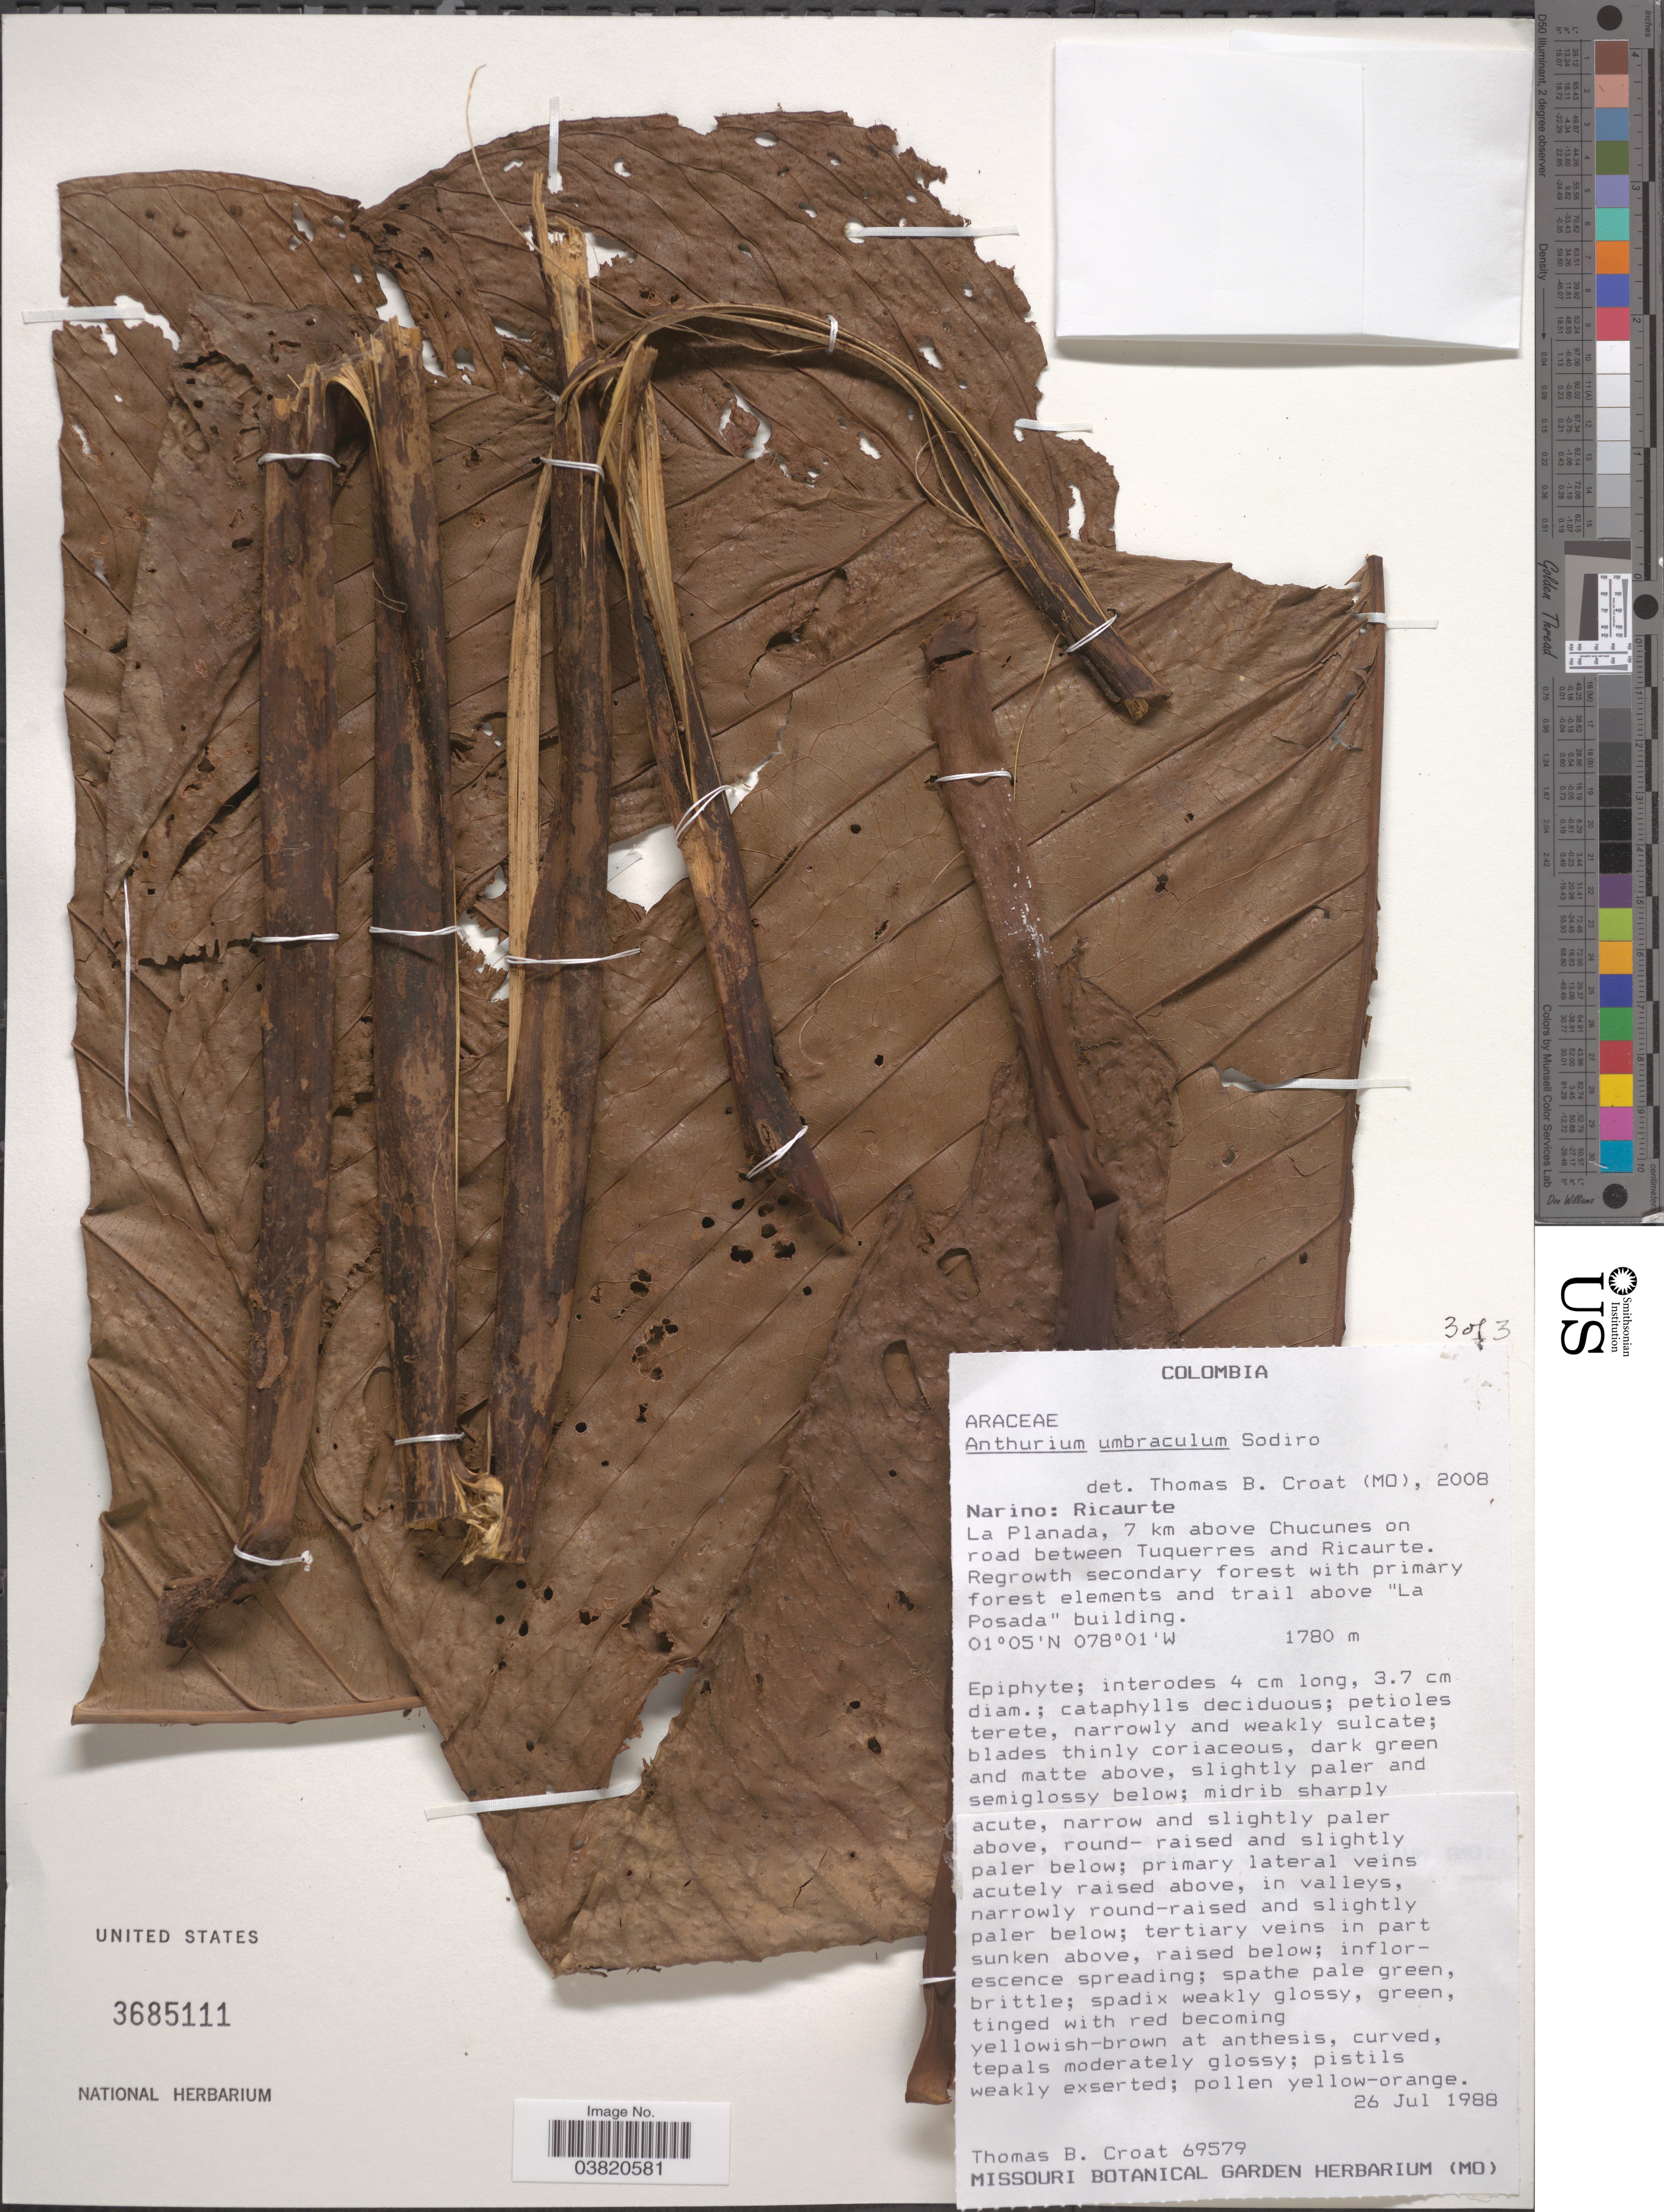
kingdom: Plantae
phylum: Tracheophyta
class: Liliopsida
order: Alismatales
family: Araceae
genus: Anthurium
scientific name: Anthurium umbricola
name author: Engl.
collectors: T. B. Croat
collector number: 69579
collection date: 1988-07-26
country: Colombia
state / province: Nariño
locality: Ricaurte. La Planada, 7 km above Chucunes on road between Tuquerres and Ricaurte. Trail above "La Posada" building.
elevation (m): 1780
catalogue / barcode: US 3685111